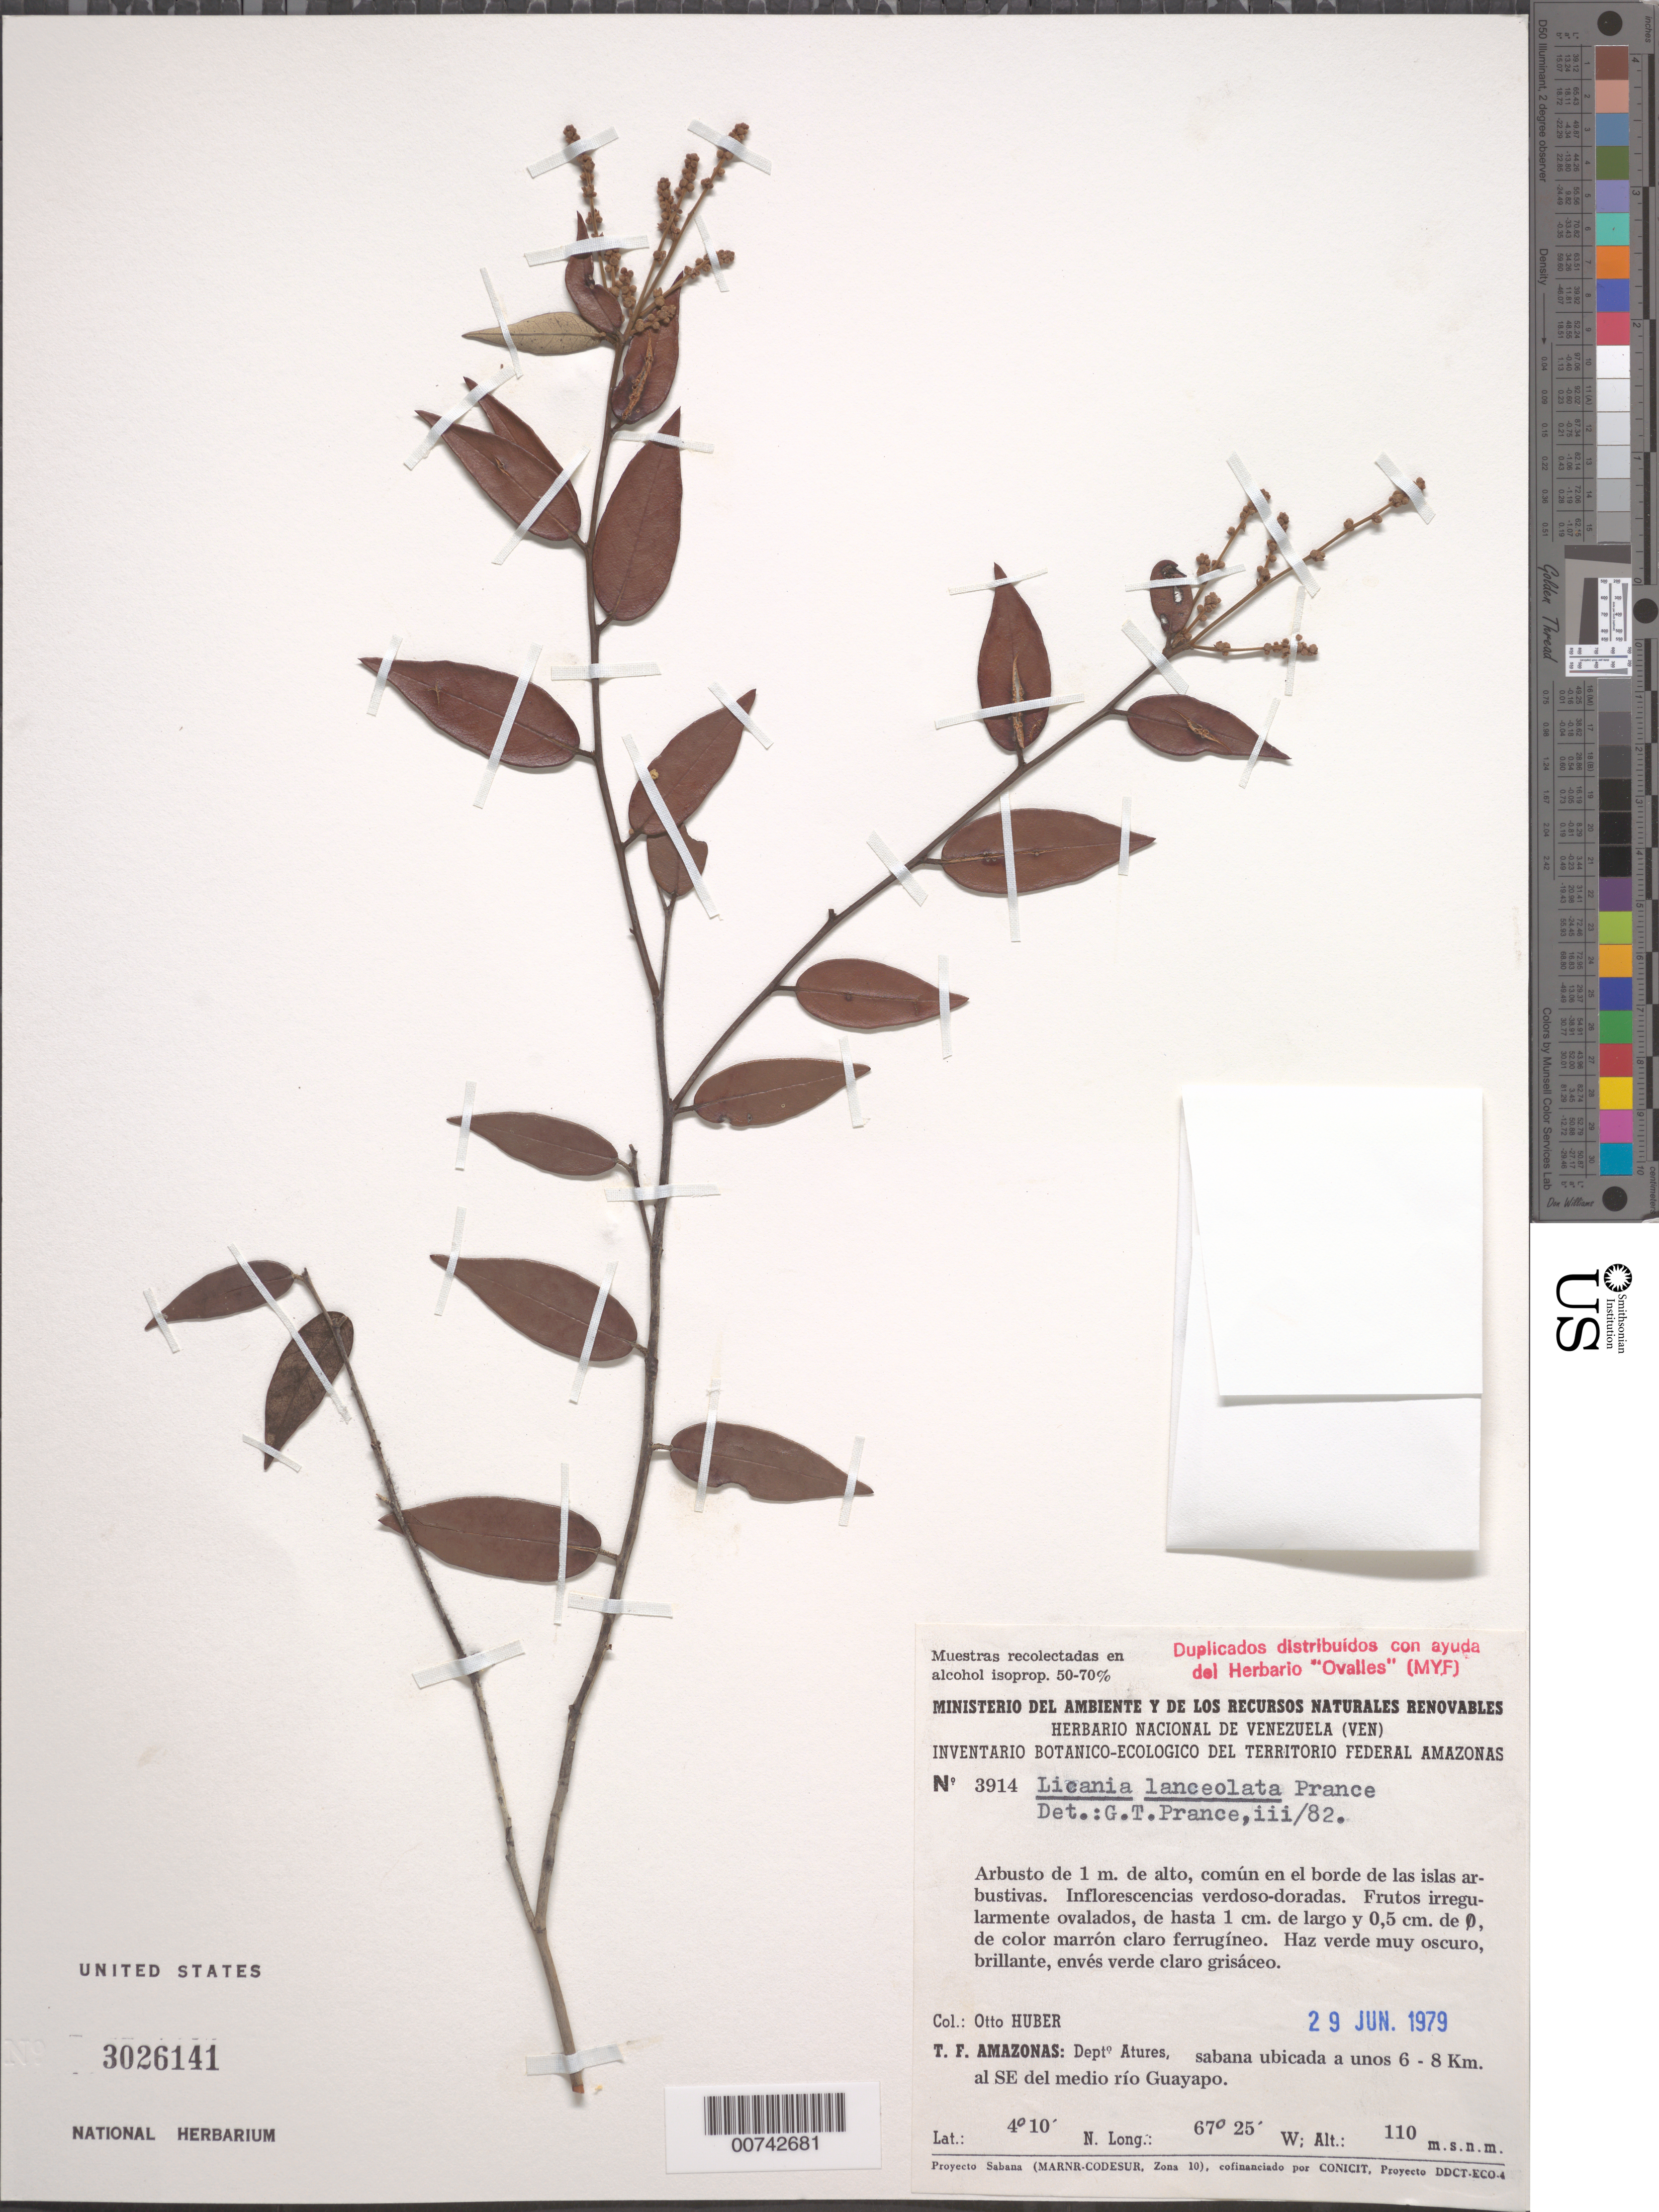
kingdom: Plantae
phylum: Tracheophyta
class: Magnoliopsida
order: Malpighiales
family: Chrysobalanaceae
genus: Licania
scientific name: Licania lanceolata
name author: Prance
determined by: Prance, G. T.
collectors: O. Huber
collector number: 3914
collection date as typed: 29-Jun-79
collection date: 1979-06-29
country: Venezuela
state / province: Amazonas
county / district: Atures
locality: Medio Río Guayapo, 6-8 km SE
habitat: Sabana ubicada, en el borde de las islas arbustivas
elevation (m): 110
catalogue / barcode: US 3026141